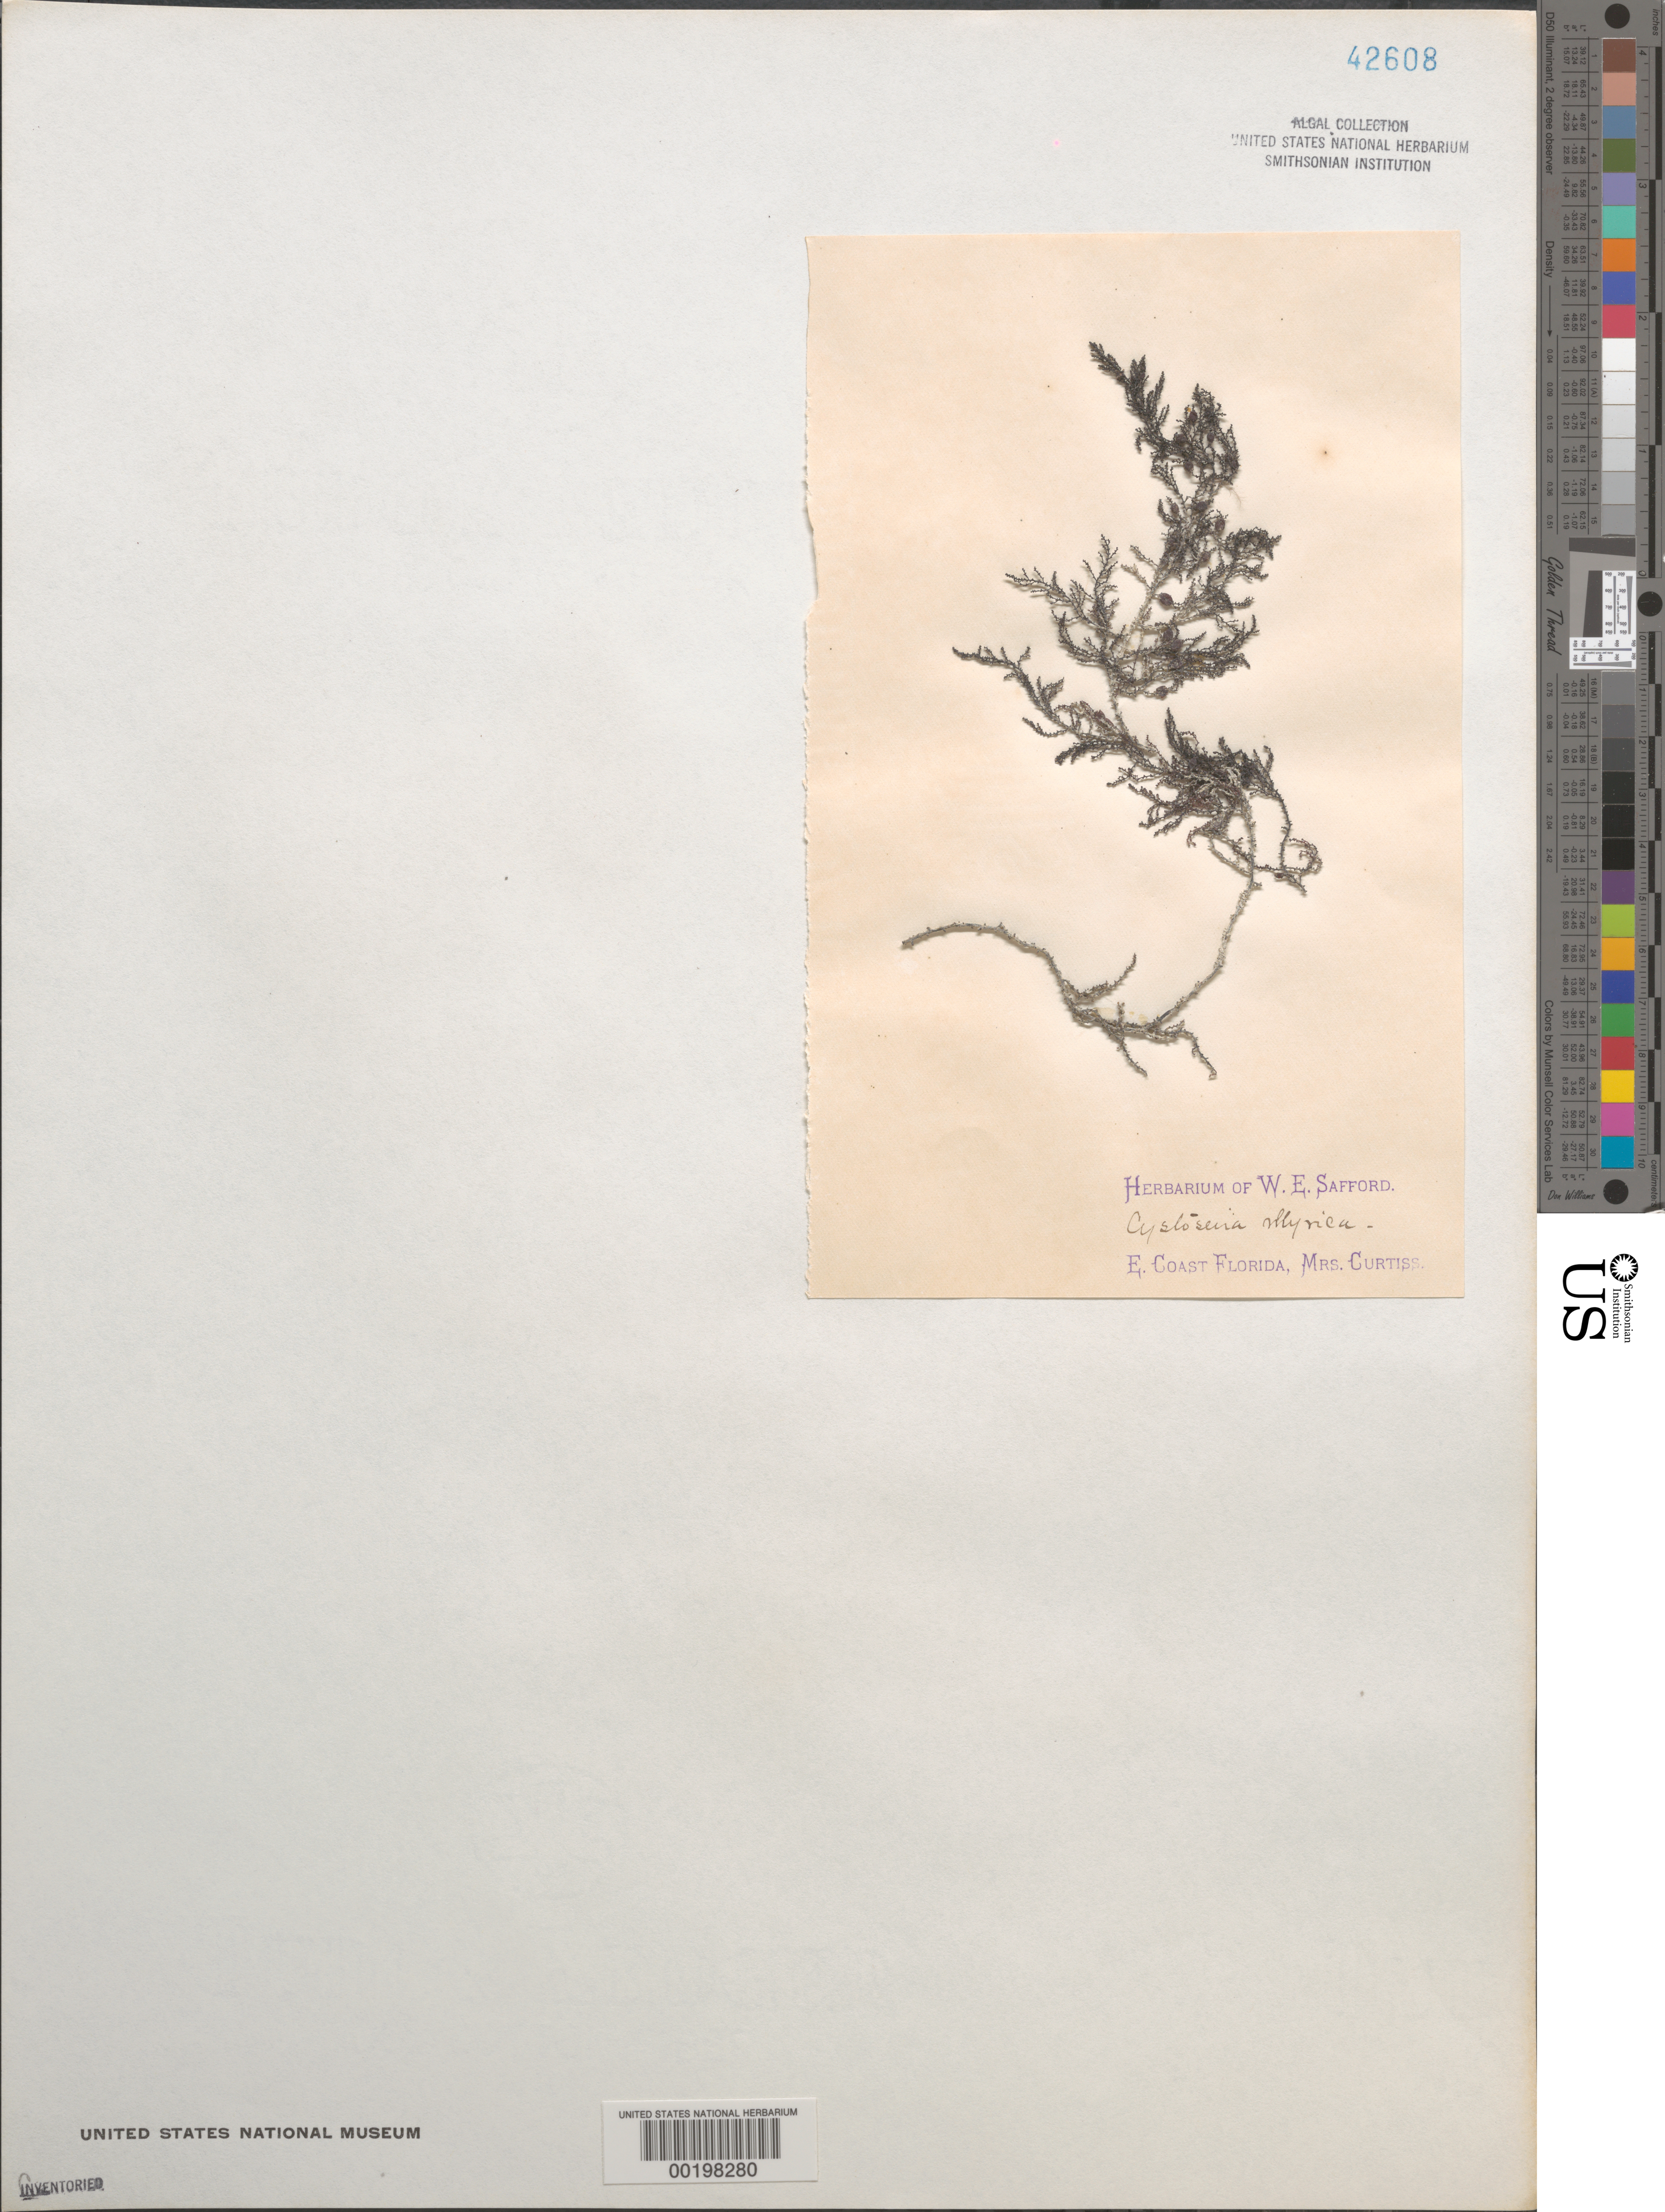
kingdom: Chromista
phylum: Ochrophyta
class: Phaeophyceae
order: Fucales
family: Sargassaceae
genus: Cystoseira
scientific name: Cystoseira myrica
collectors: F. A. Curtiss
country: United States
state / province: Florida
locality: East coast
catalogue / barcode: US 42608